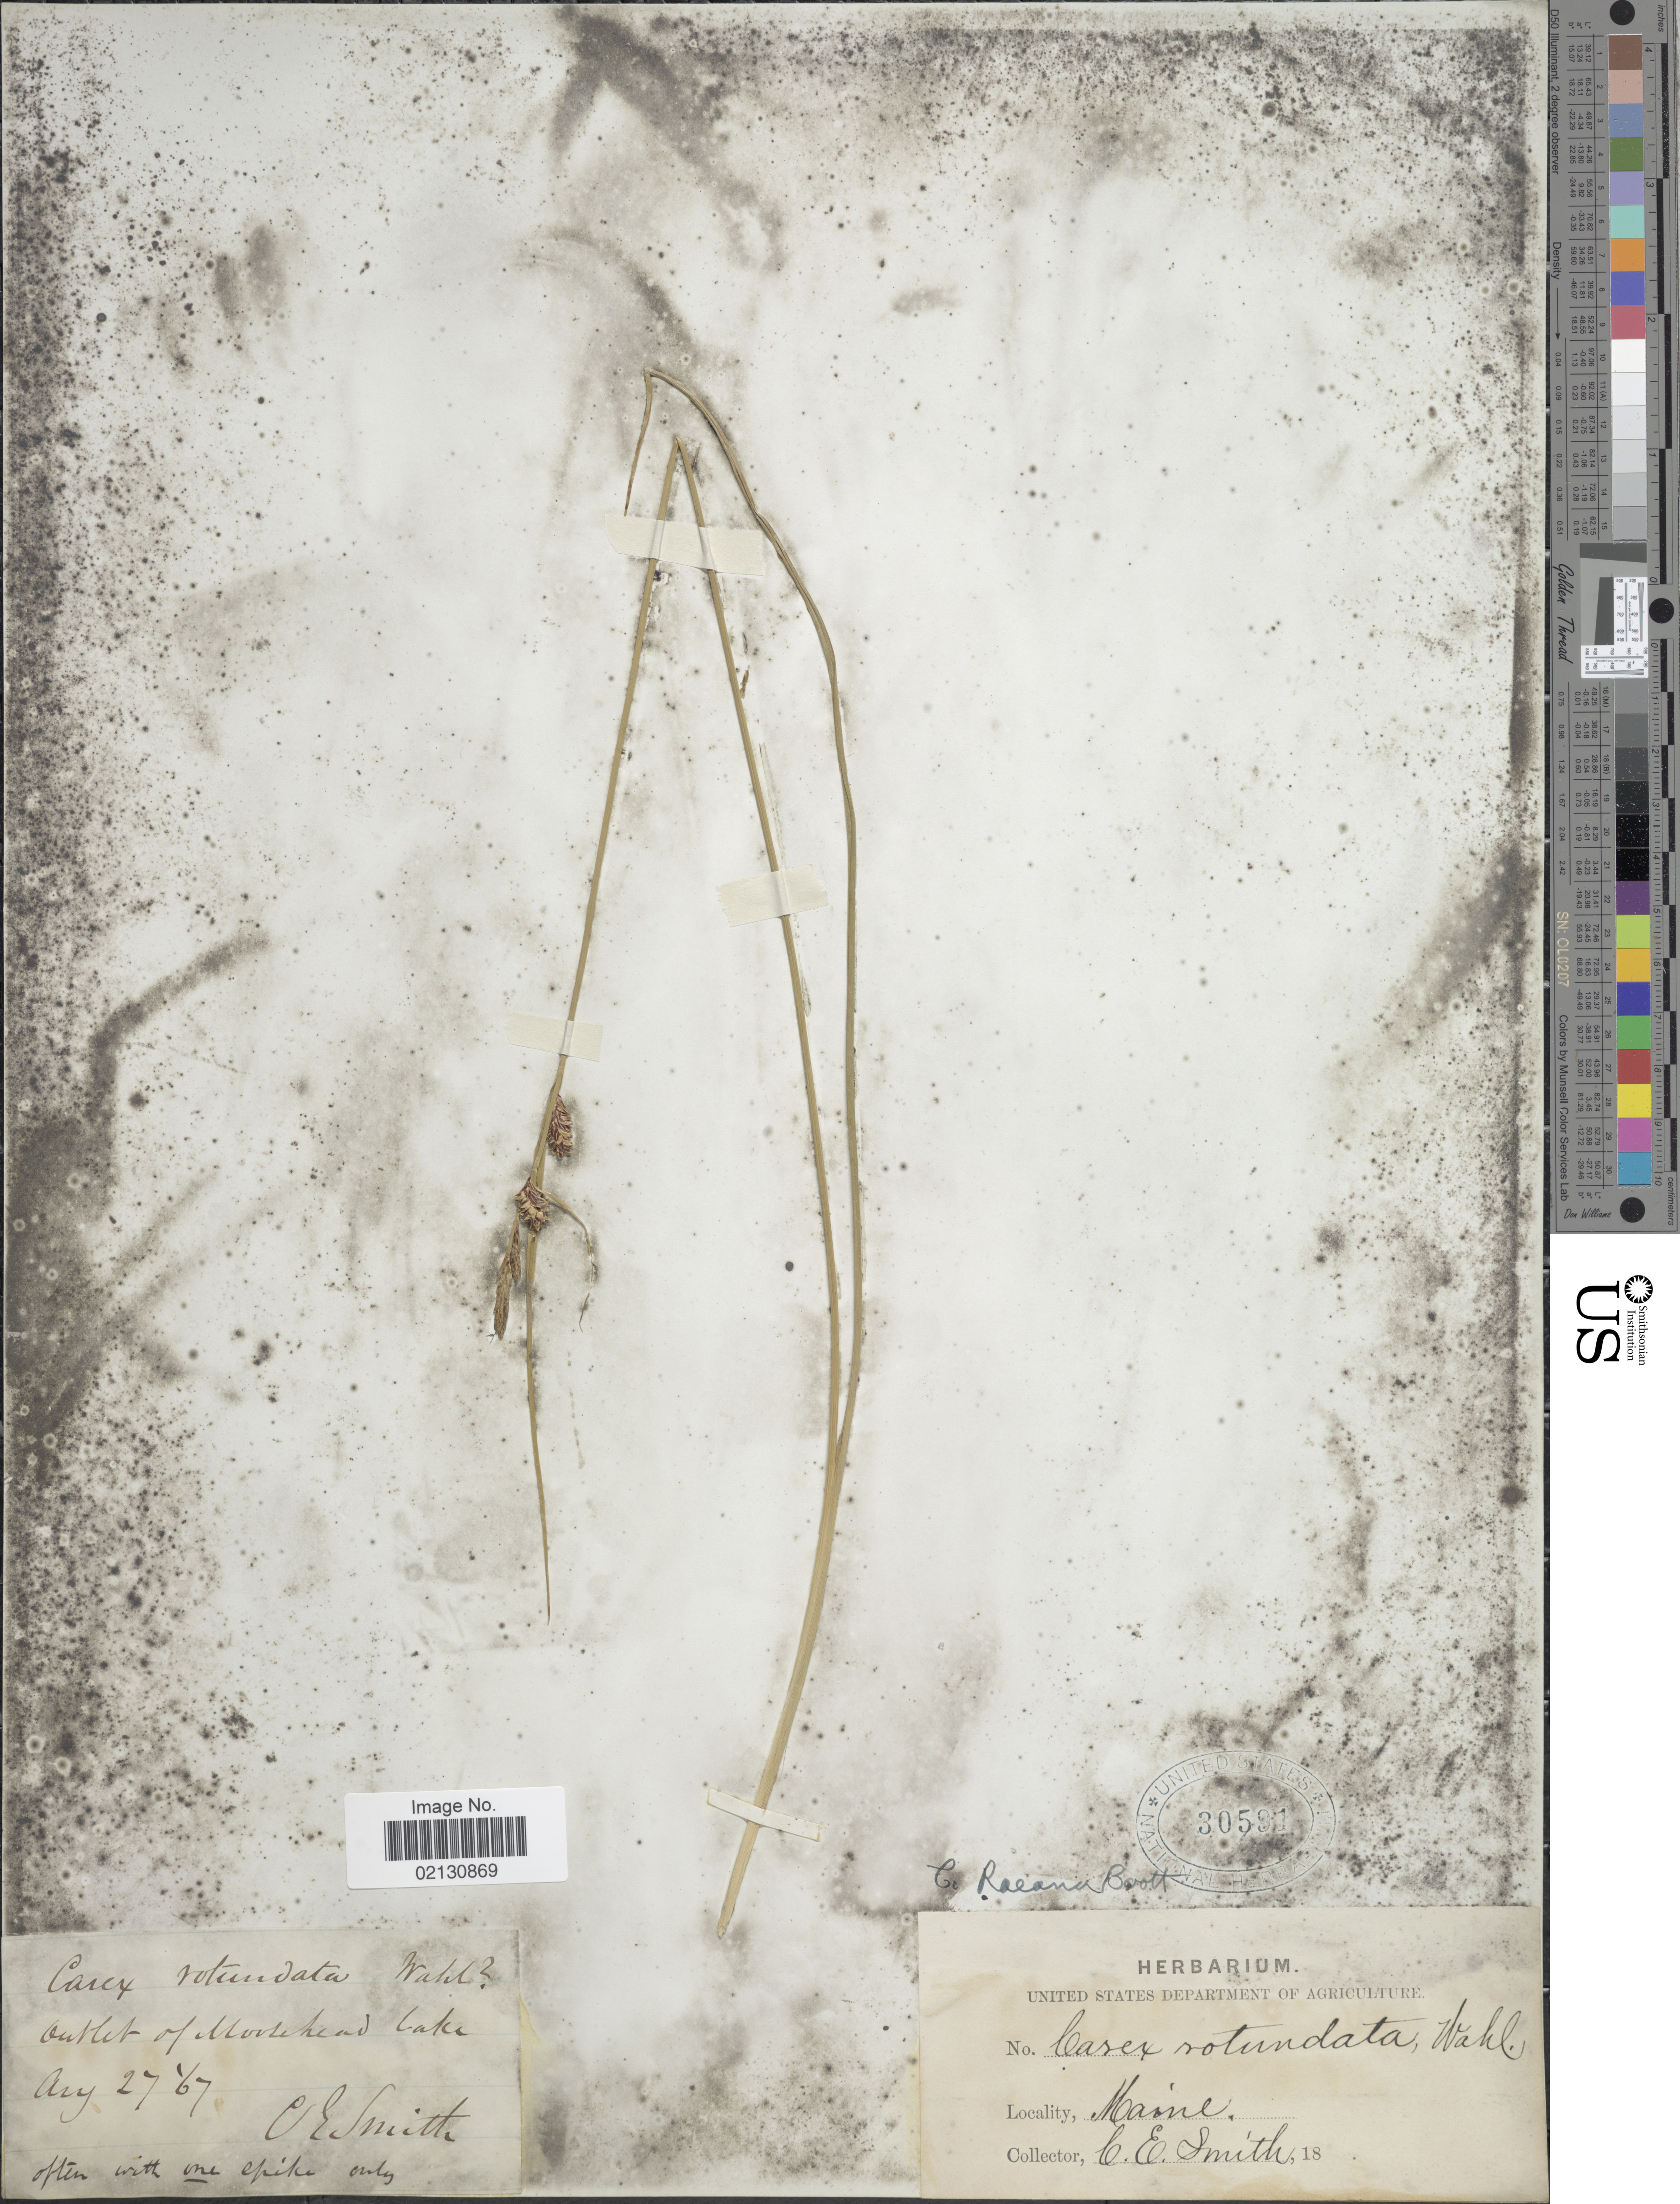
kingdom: Plantae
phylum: Tracheophyta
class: Liliopsida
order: Poales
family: Cyperaceae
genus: Carex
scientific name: Carex x mainensis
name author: Porter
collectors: C. E. Smith Jr.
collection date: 1867-08-27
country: United States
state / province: Maine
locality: Outlet of Moosehead Lake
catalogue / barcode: US 30591